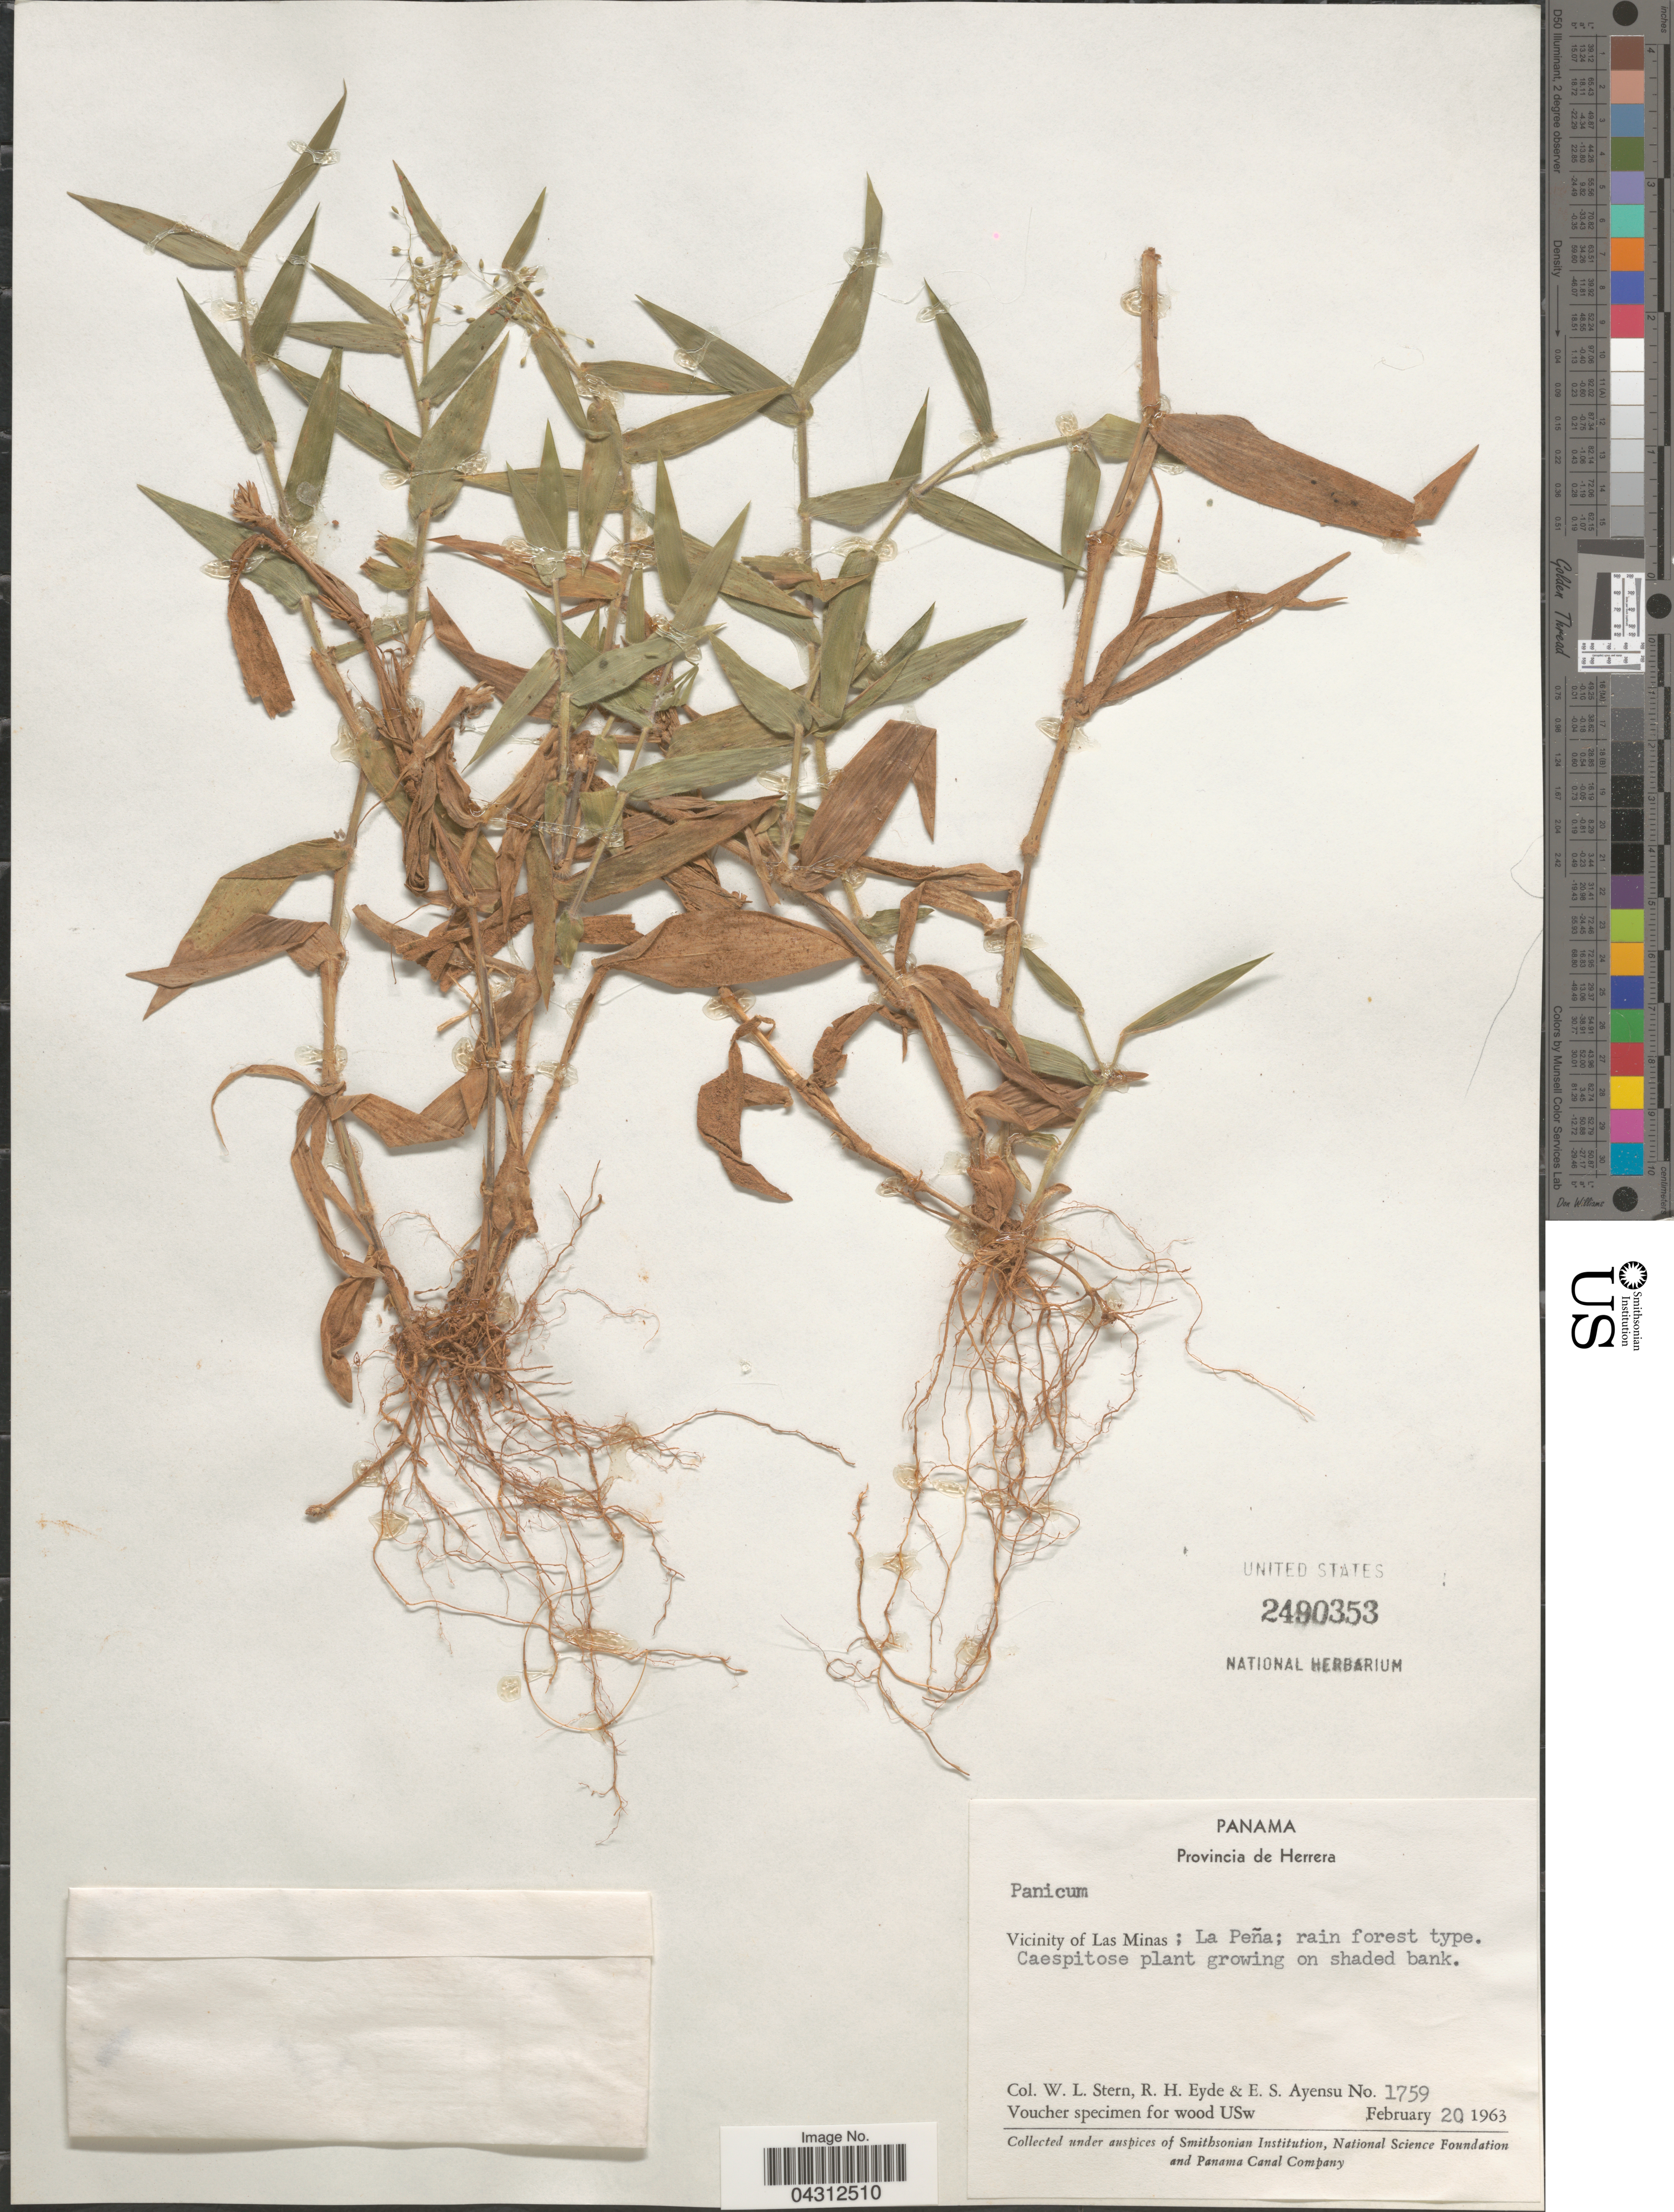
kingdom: Plantae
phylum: Tracheophyta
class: Liliopsida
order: Poales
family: Poaceae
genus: Panicum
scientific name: Panicum sp.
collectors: W. L. Stern, R. H. Eyde & E. S. Ayensu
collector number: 1759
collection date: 1963-02-20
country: Panama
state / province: Herrera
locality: Vicinity of Las Minas ; La Peña.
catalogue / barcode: US 2490353